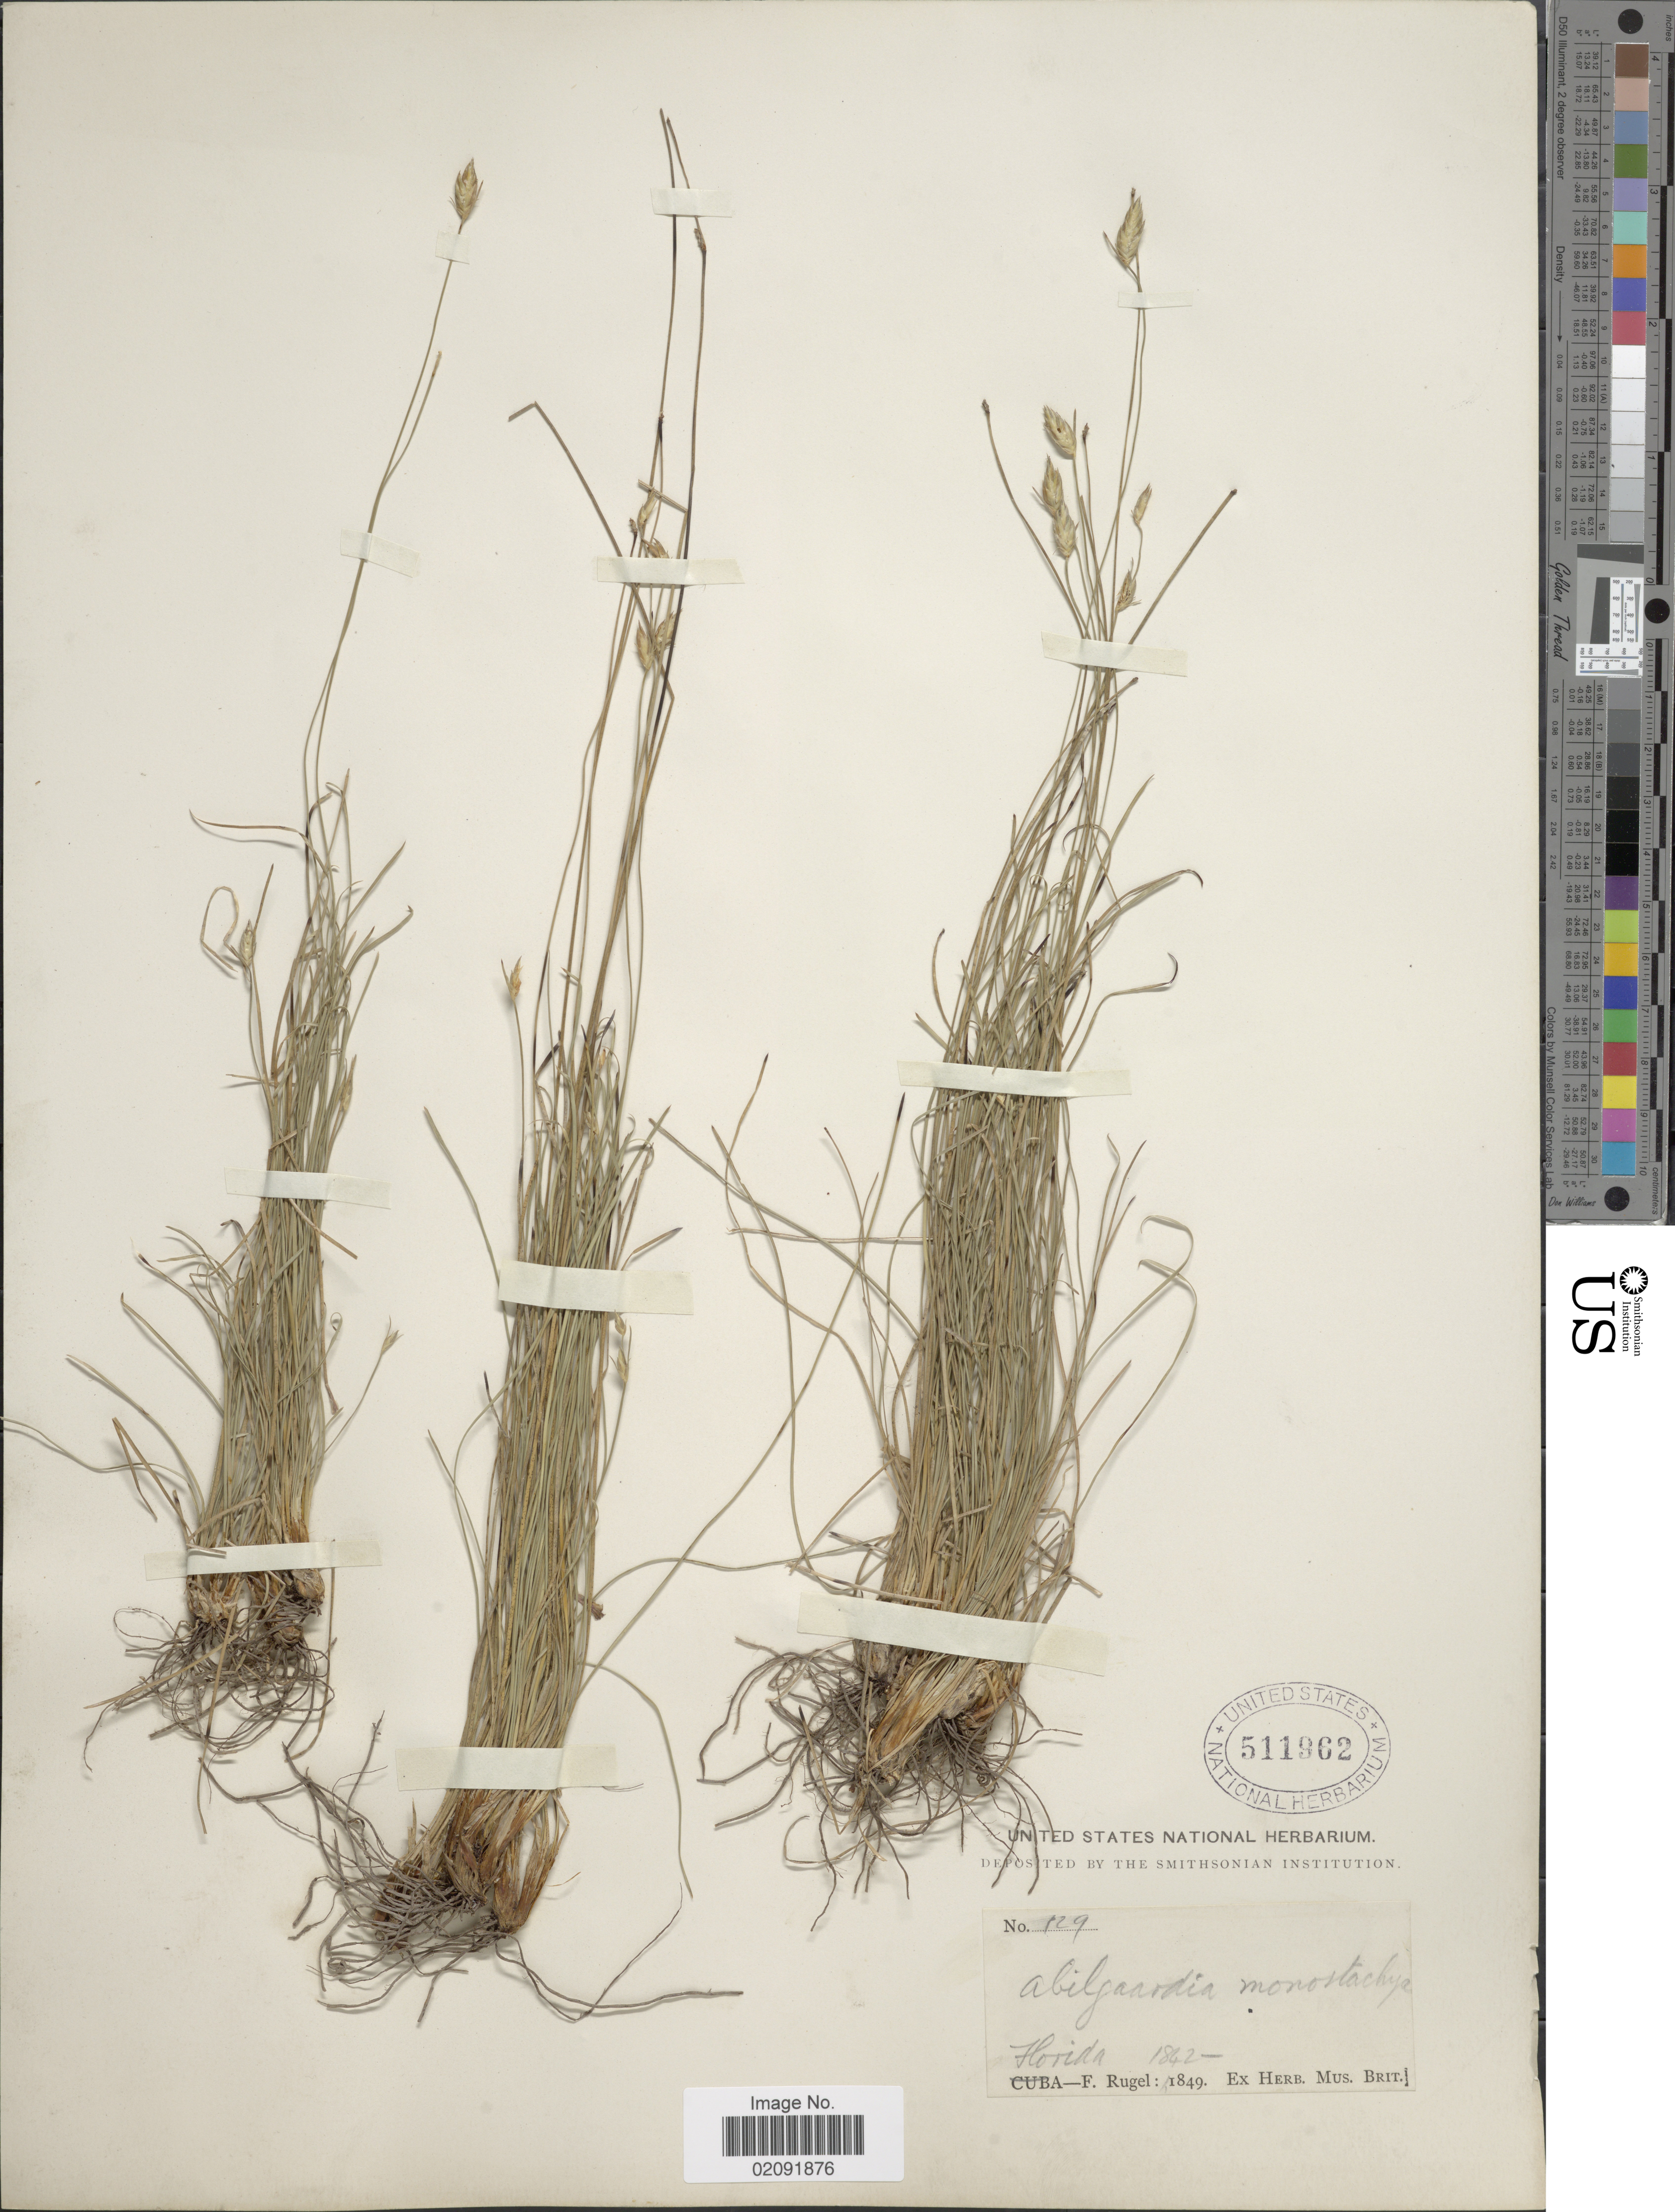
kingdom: Plantae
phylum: Tracheophyta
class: Liliopsida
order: Poales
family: Cyperaceae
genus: Abildgaardia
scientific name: Abildgaardia ovata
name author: (Burm. f.) Kral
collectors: F. Rugel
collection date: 1842/1849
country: United States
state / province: Florida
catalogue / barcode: US 511962